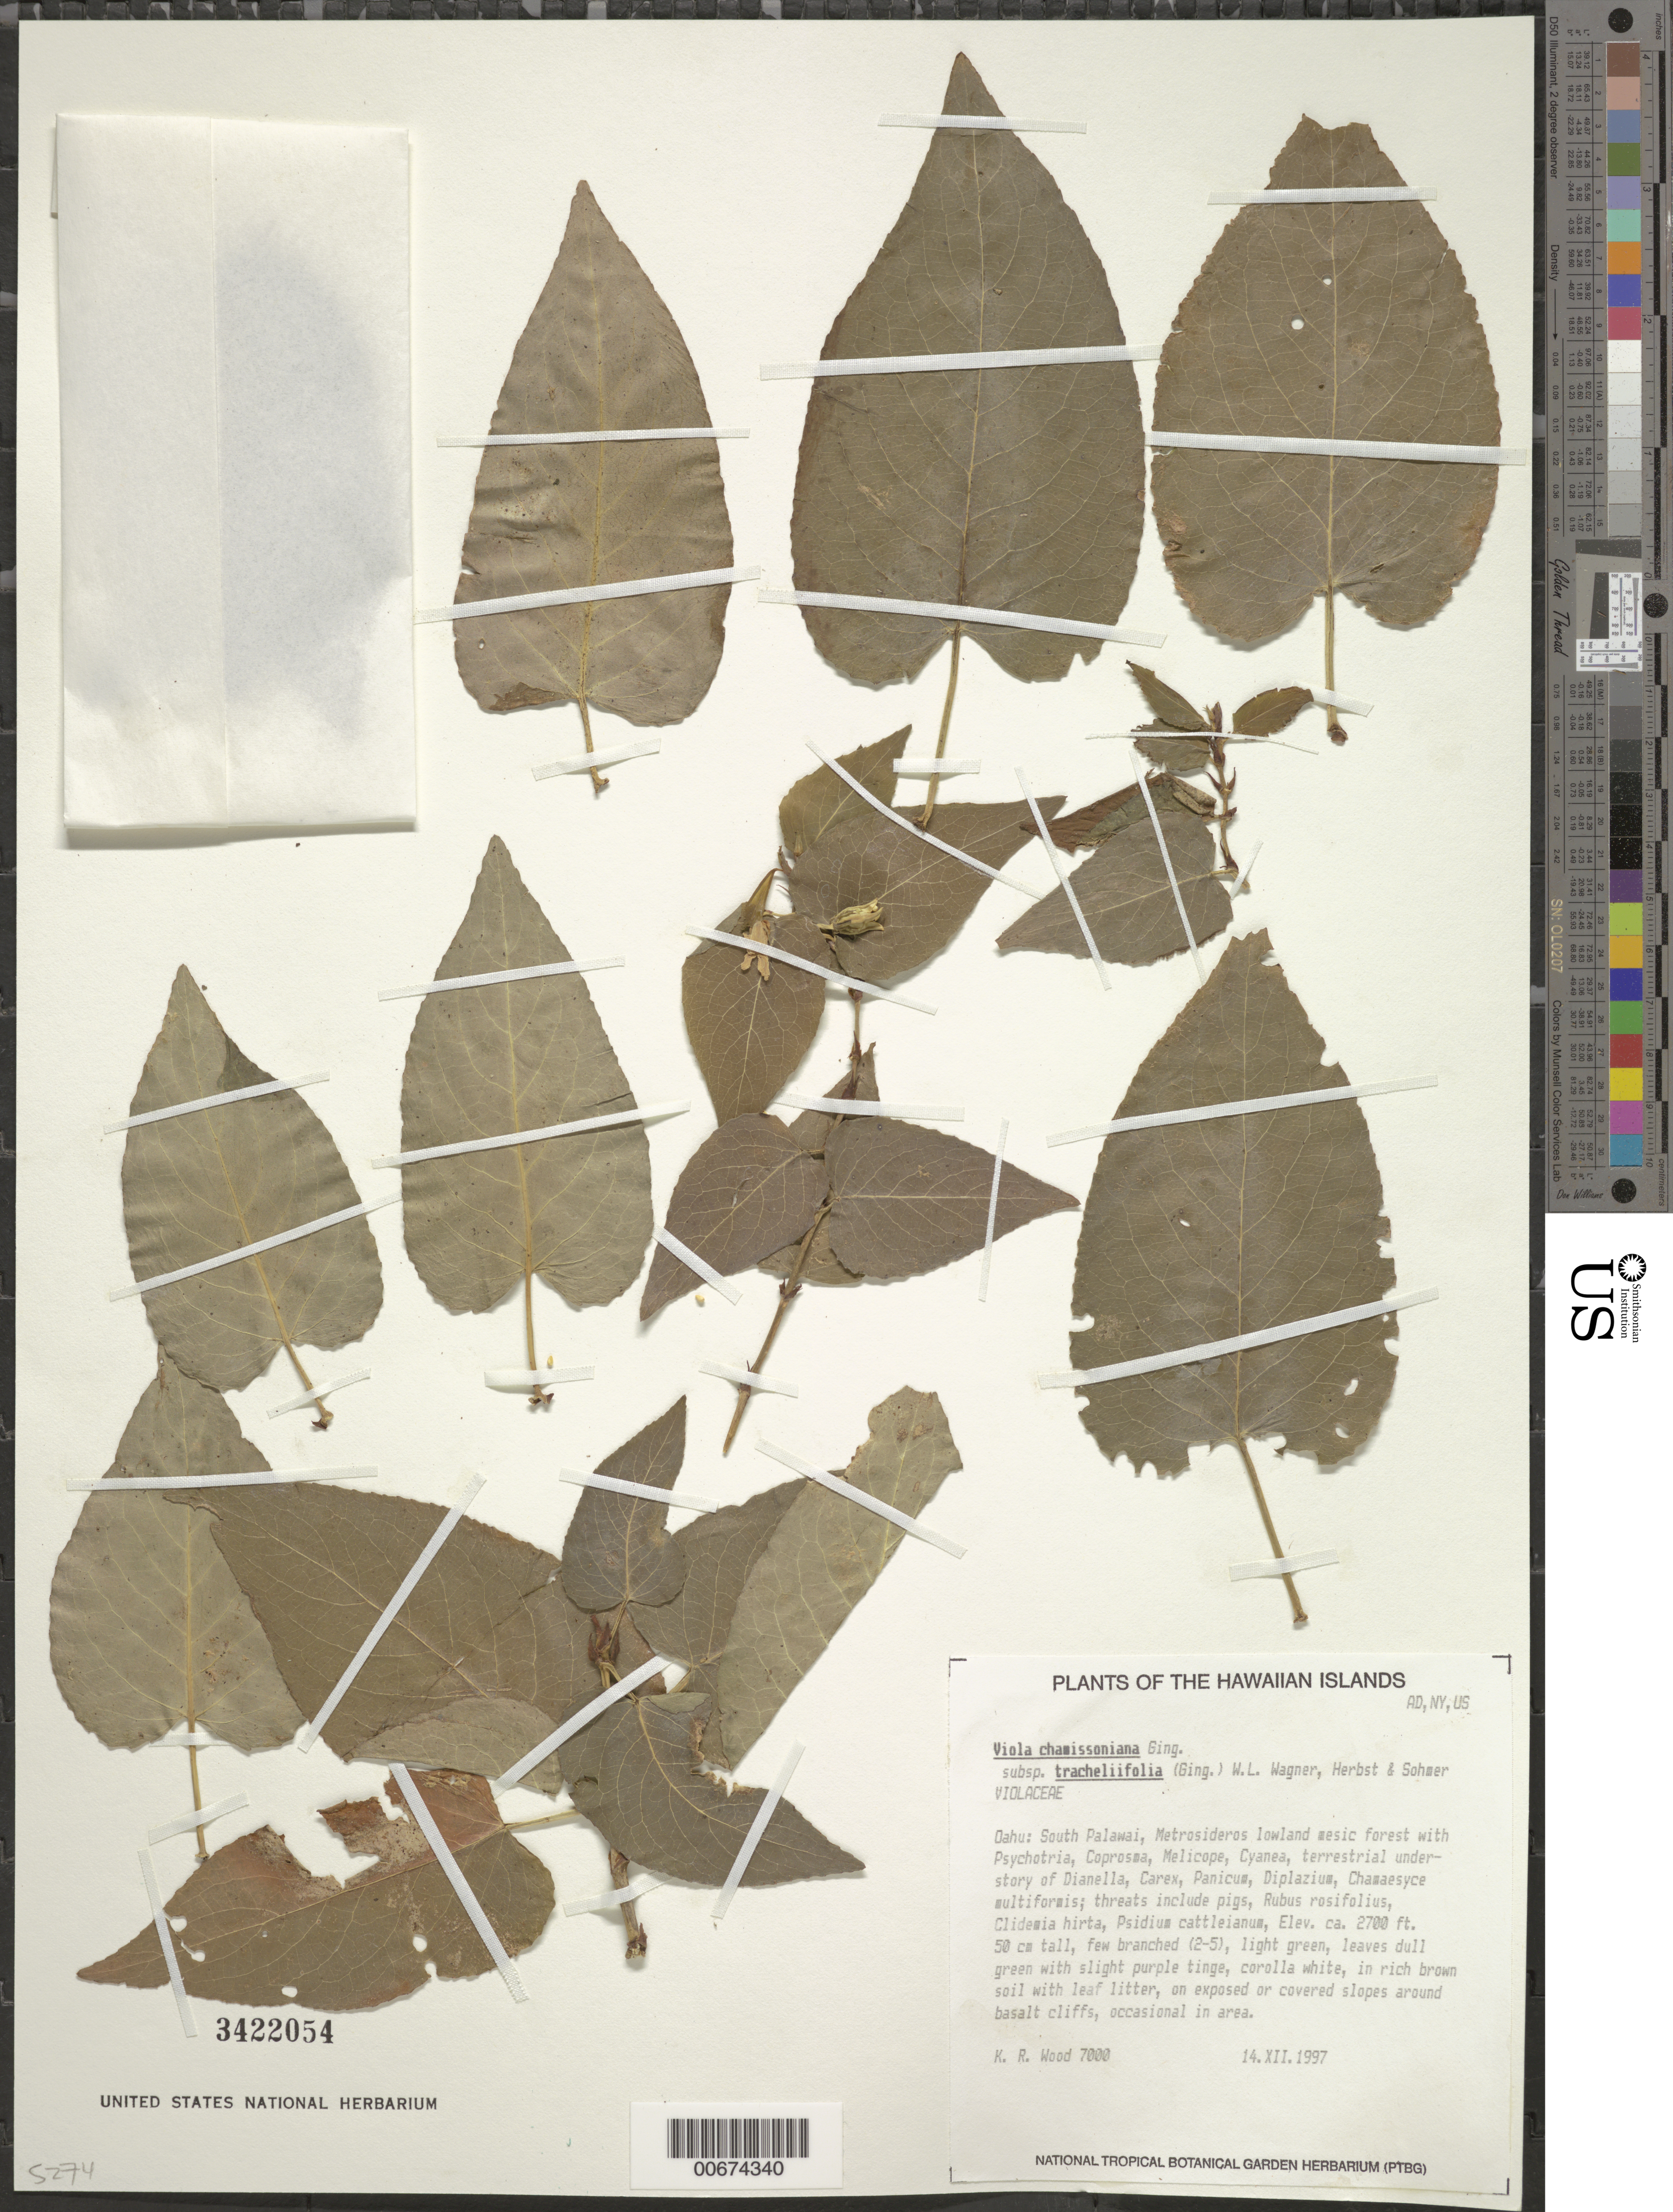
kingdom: Plantae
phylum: Tracheophyta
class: Magnoliopsida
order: Malpighiales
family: Violaceae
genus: Viola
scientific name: Viola chamissoniana subsp. tracheliifolia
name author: (Ging.) W.L. Wagner et al.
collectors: K. R. Wood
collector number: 7000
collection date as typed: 14 Dec 1997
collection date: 1997-12-14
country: United States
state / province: Hawaii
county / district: Honolulu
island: Oahu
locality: South Palawai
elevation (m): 823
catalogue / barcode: US 3422054